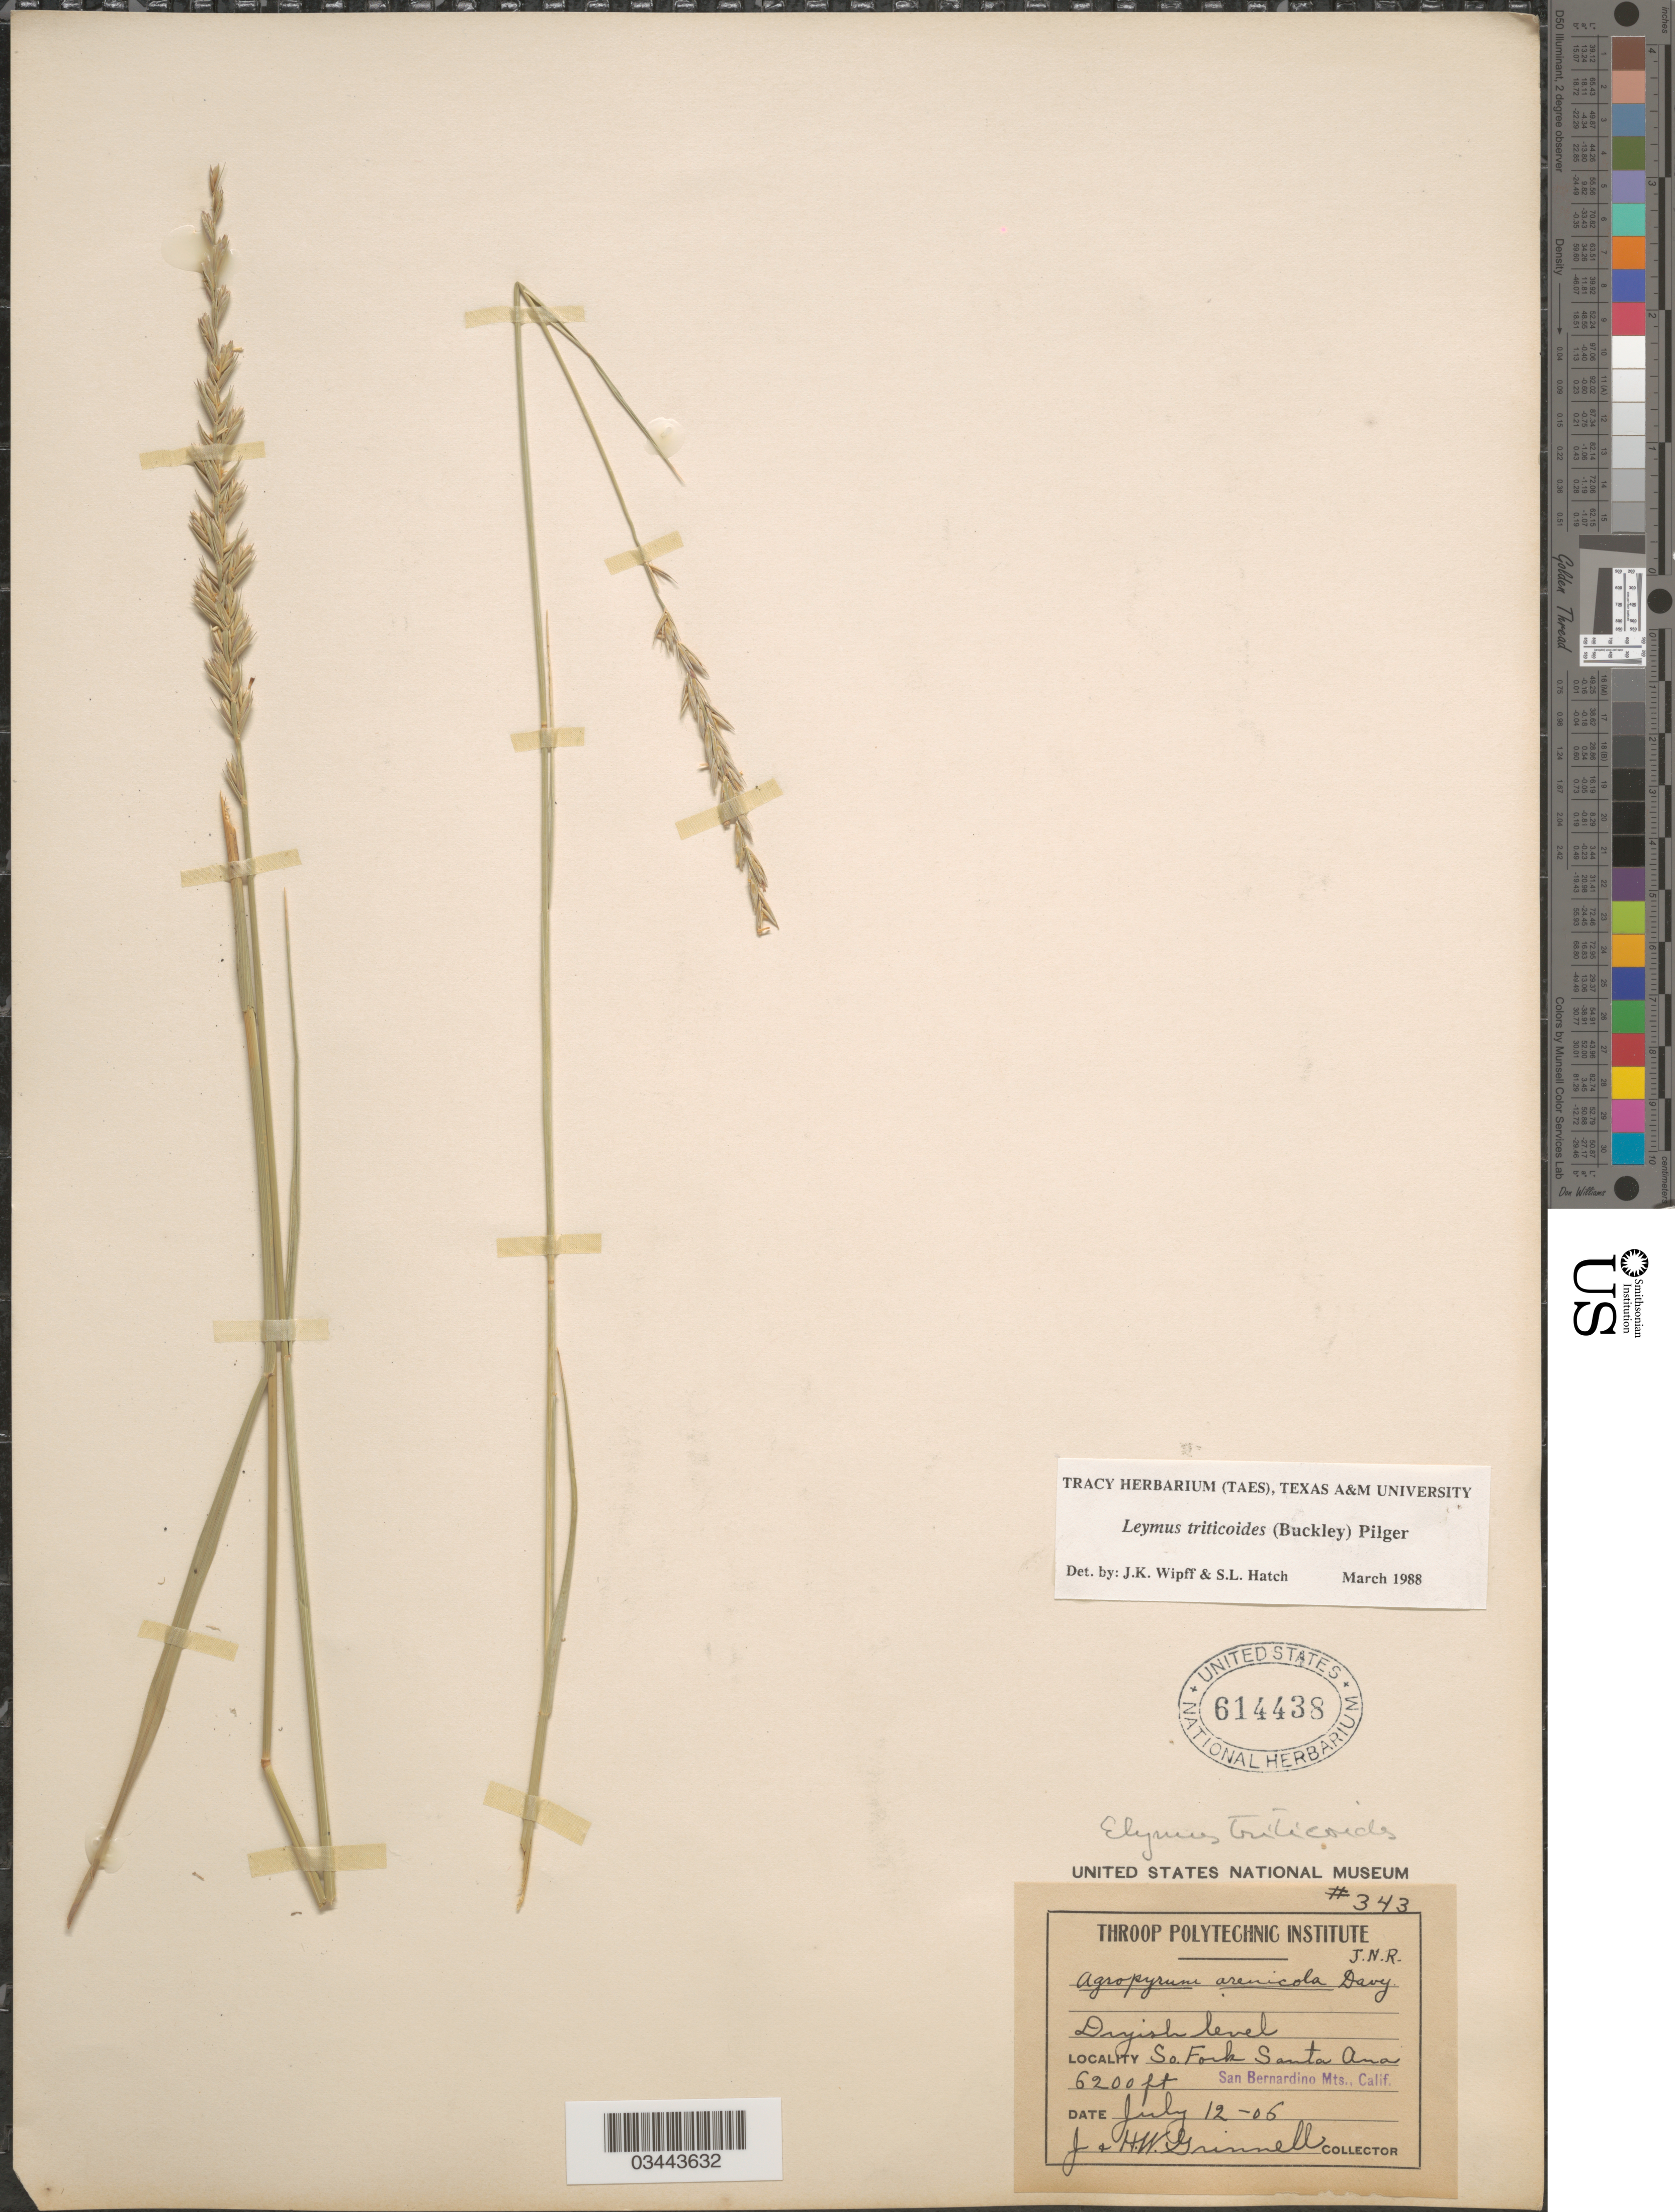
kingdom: Plantae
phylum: Tracheophyta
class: Liliopsida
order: Poales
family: Poaceae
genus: Leymus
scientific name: Leymus triticoides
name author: (Buckley) Pilg.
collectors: J. Grinnel & H. Grinnell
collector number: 343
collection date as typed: Transcribed d/m/y: 12/7/6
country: United States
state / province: California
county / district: San Bernardino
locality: So. Fork Santa Ana. San Bernardino Mts.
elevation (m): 1890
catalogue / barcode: US 614438